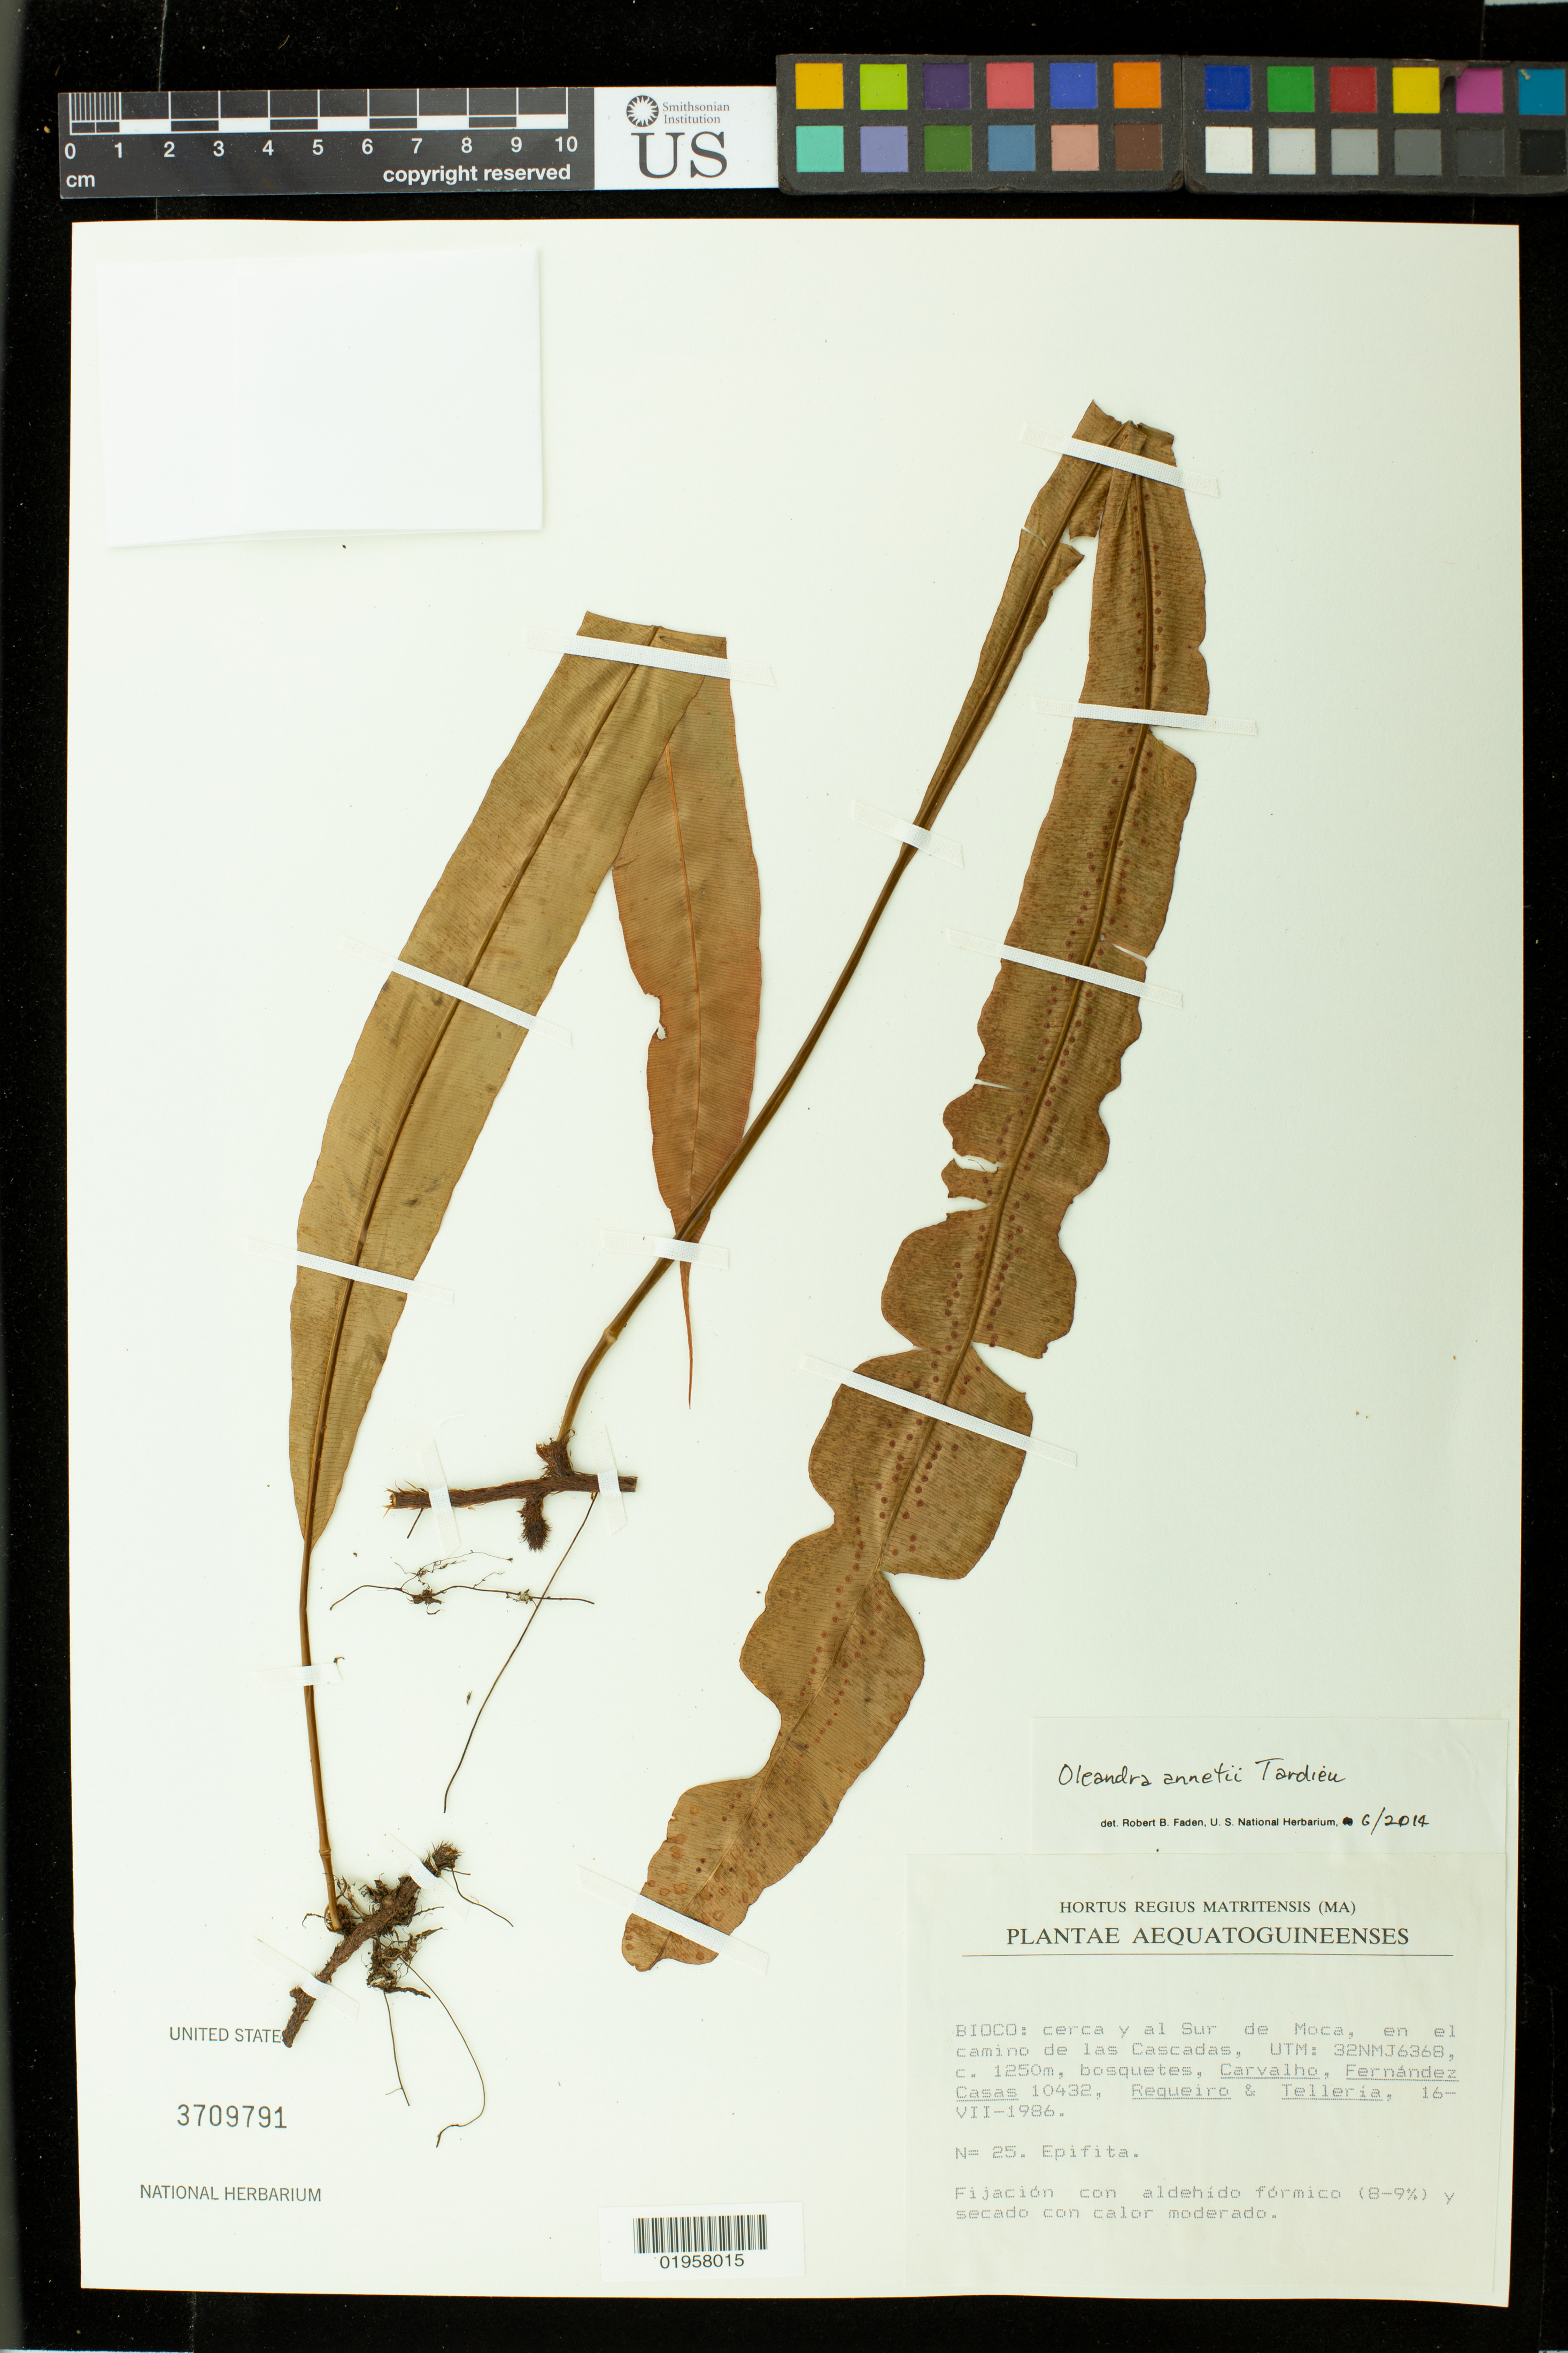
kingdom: Plantae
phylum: Tracheophyta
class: Polypodiopsida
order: Polypodiales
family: Oleandraceae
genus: Oleandra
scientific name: Oleandra annetii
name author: Tardieu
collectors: F. J. Fernández Casas, -- Carvalho, Requeiro, -- & -. Telleria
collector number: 10432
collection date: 1986-07-16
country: Equatorial Guinea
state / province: Bioko Sur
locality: Bioco [Bioko]: cerca y al Sur de Moca, en el camino de las Cascadas, UTM: 32NMJ6368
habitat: Bosquetes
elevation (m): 1250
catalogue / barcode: US 3709791